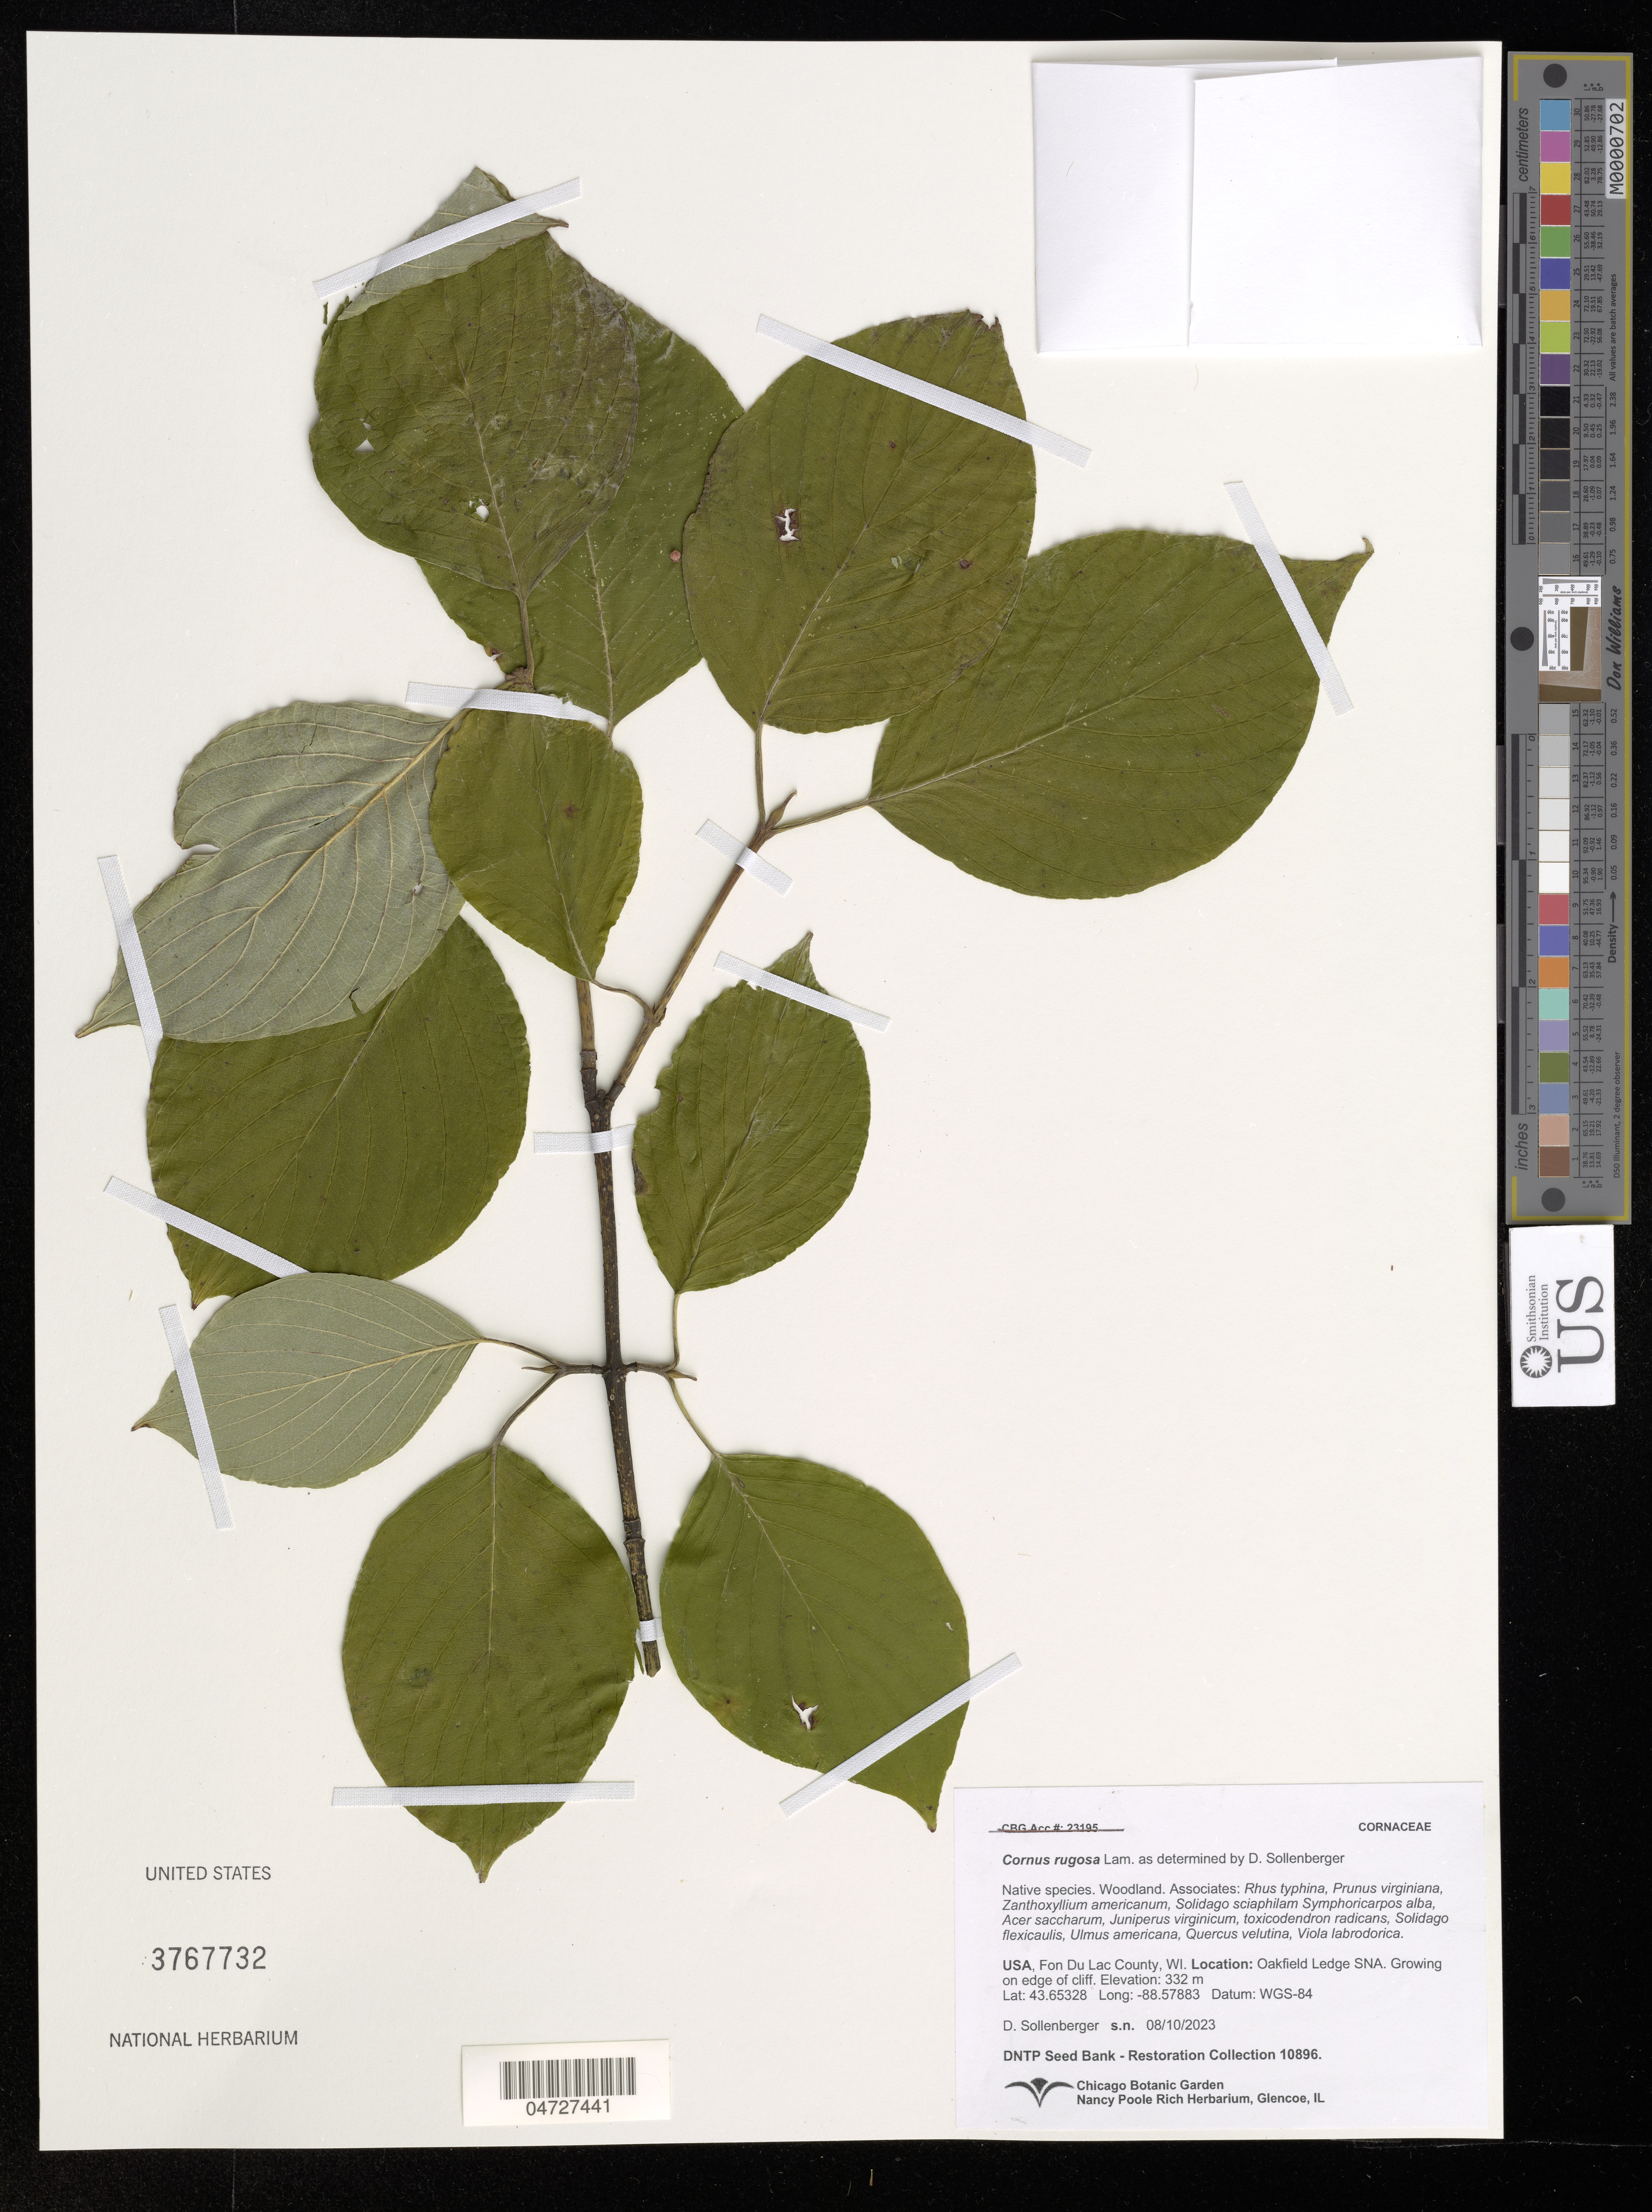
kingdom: Plantae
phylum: Tracheophyta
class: Magnoliopsida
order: Cornales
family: Cornaceae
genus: Cornus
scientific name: Cornus rugosa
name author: Lam.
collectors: D. Sollenberger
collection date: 2023-10-08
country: United States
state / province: Wisconsin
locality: Fon Du Lac County. Oakfield Ledge SNA.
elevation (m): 332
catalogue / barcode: US 3767732